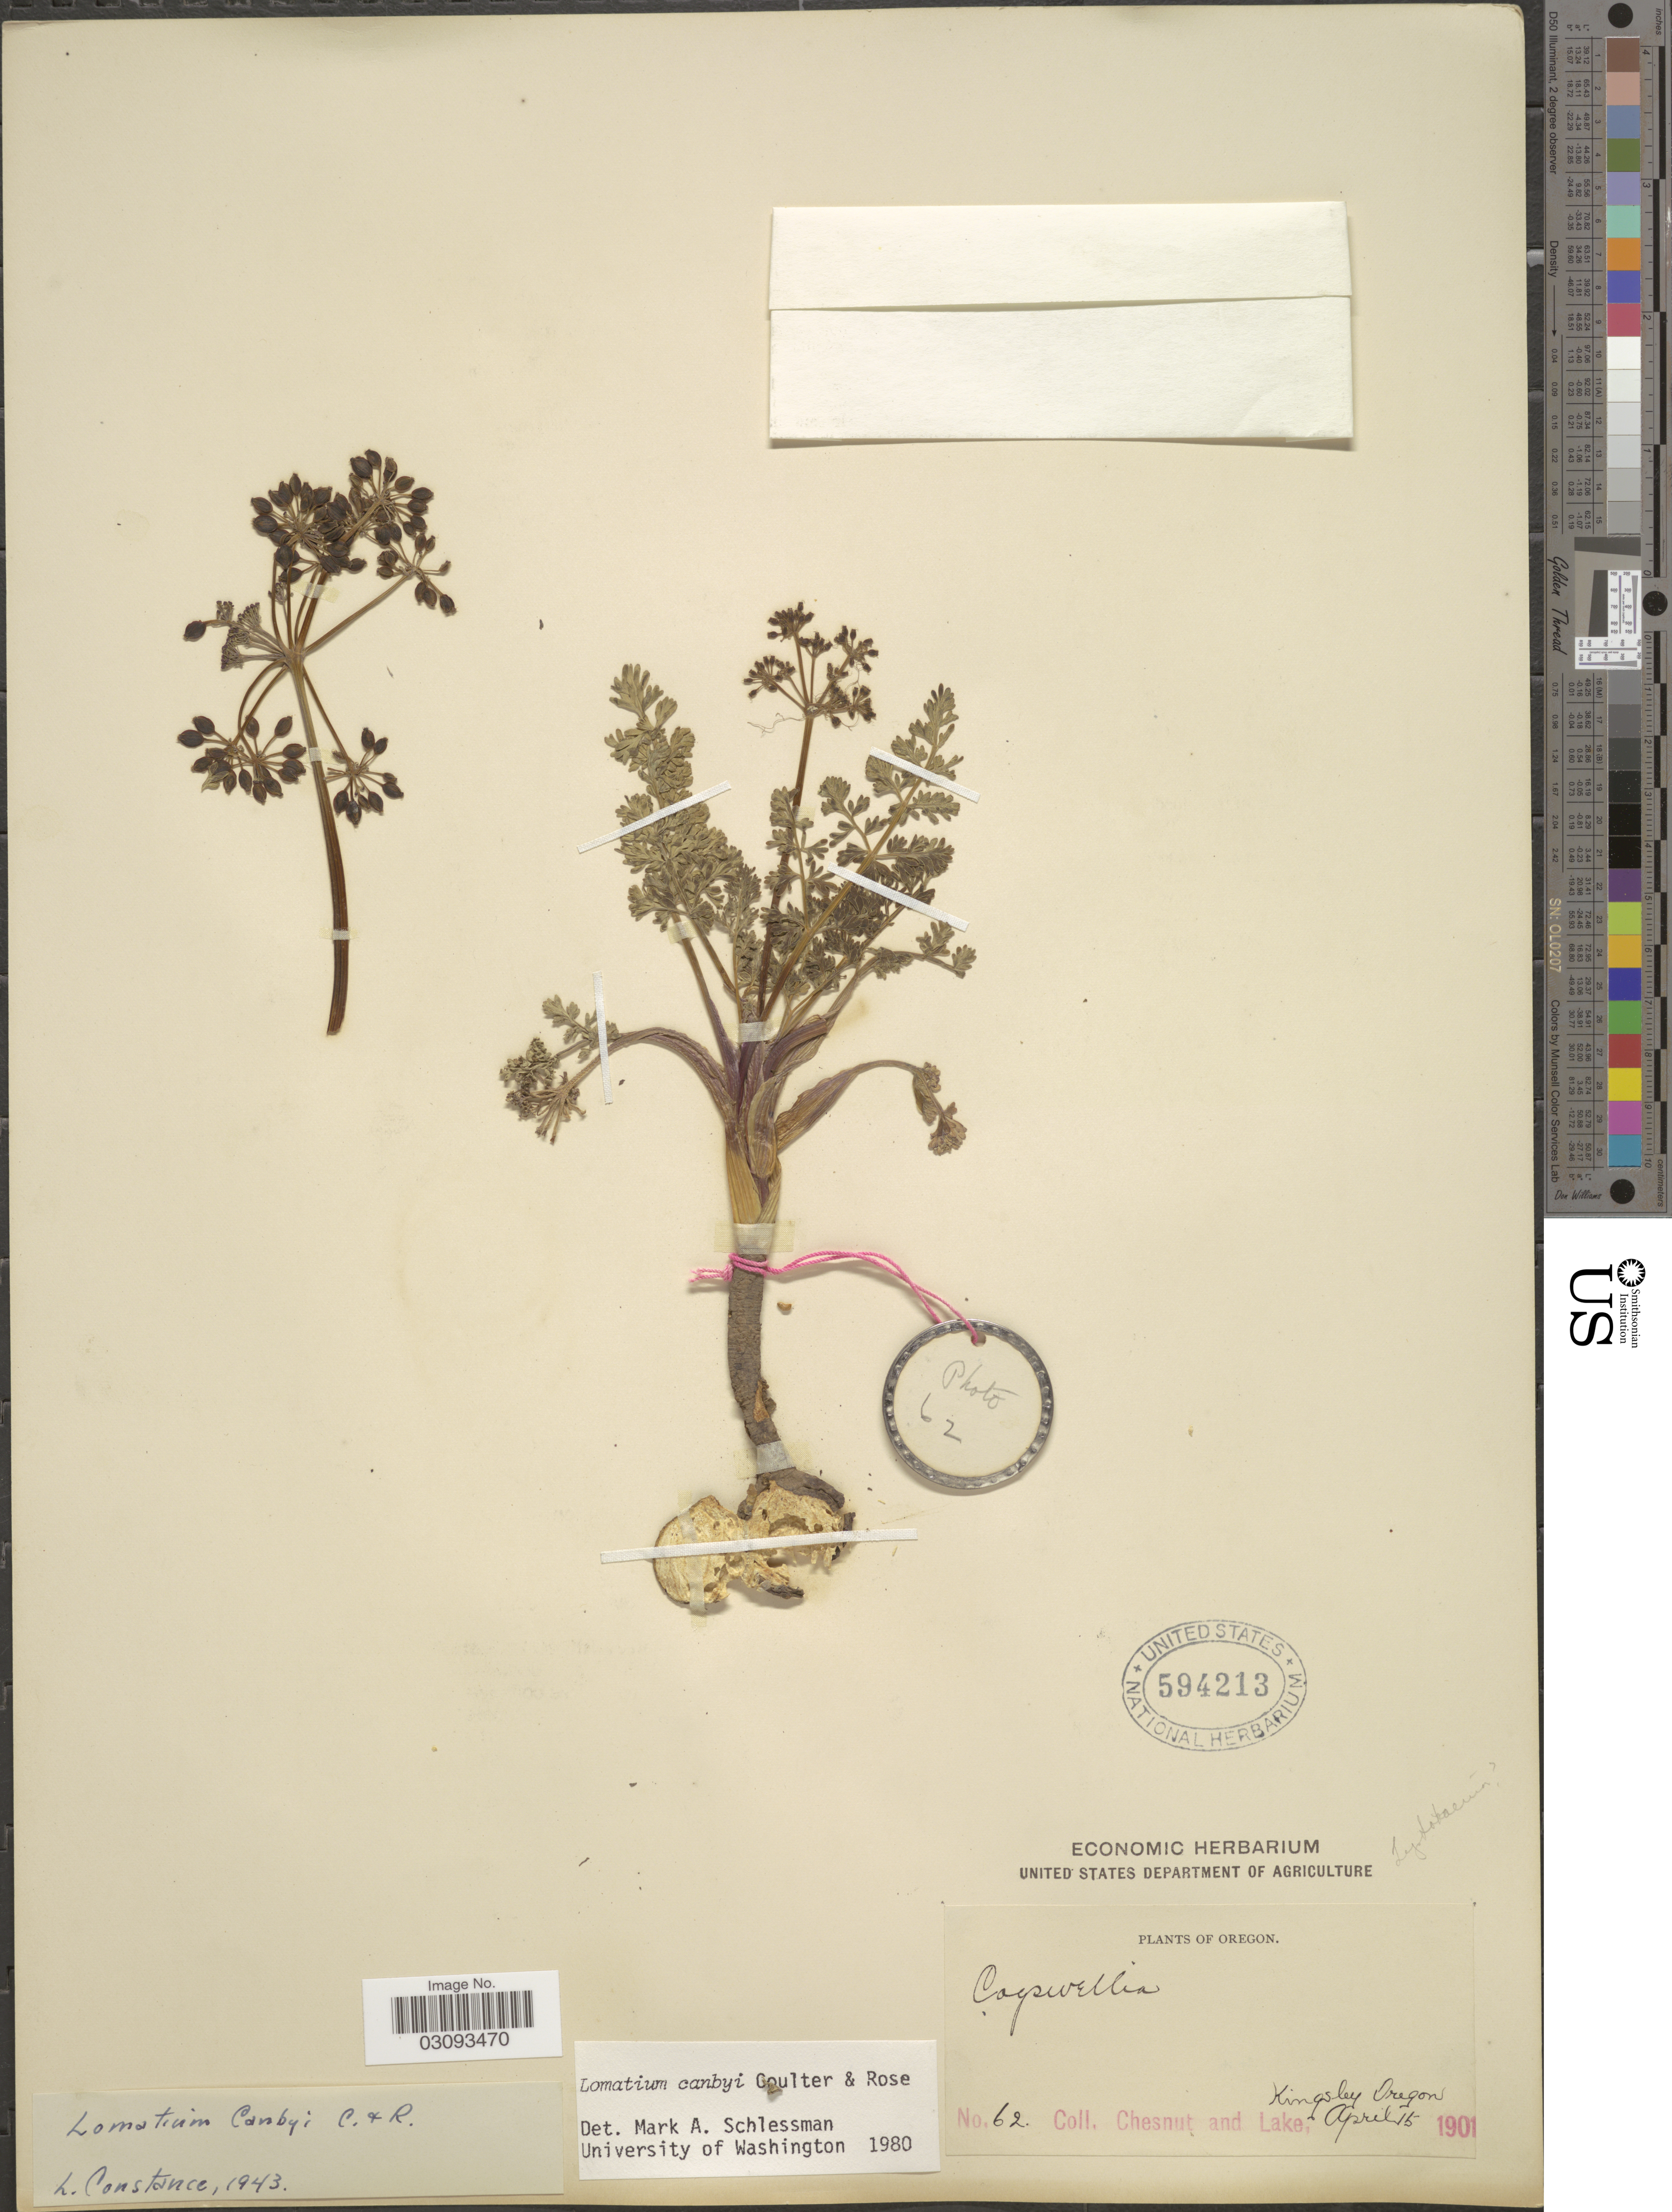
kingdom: Plantae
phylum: Tracheophyta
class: Magnoliopsida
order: Apiales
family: Apiaceae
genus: Lomatium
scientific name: Lomatium canbyi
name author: (J.M. Coult. & Rose) J.M. Coult. & Rose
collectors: Chesnut & Lake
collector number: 62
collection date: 1901-04-15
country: United States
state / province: Oregon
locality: Kingsley Oregon.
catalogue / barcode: US 594213